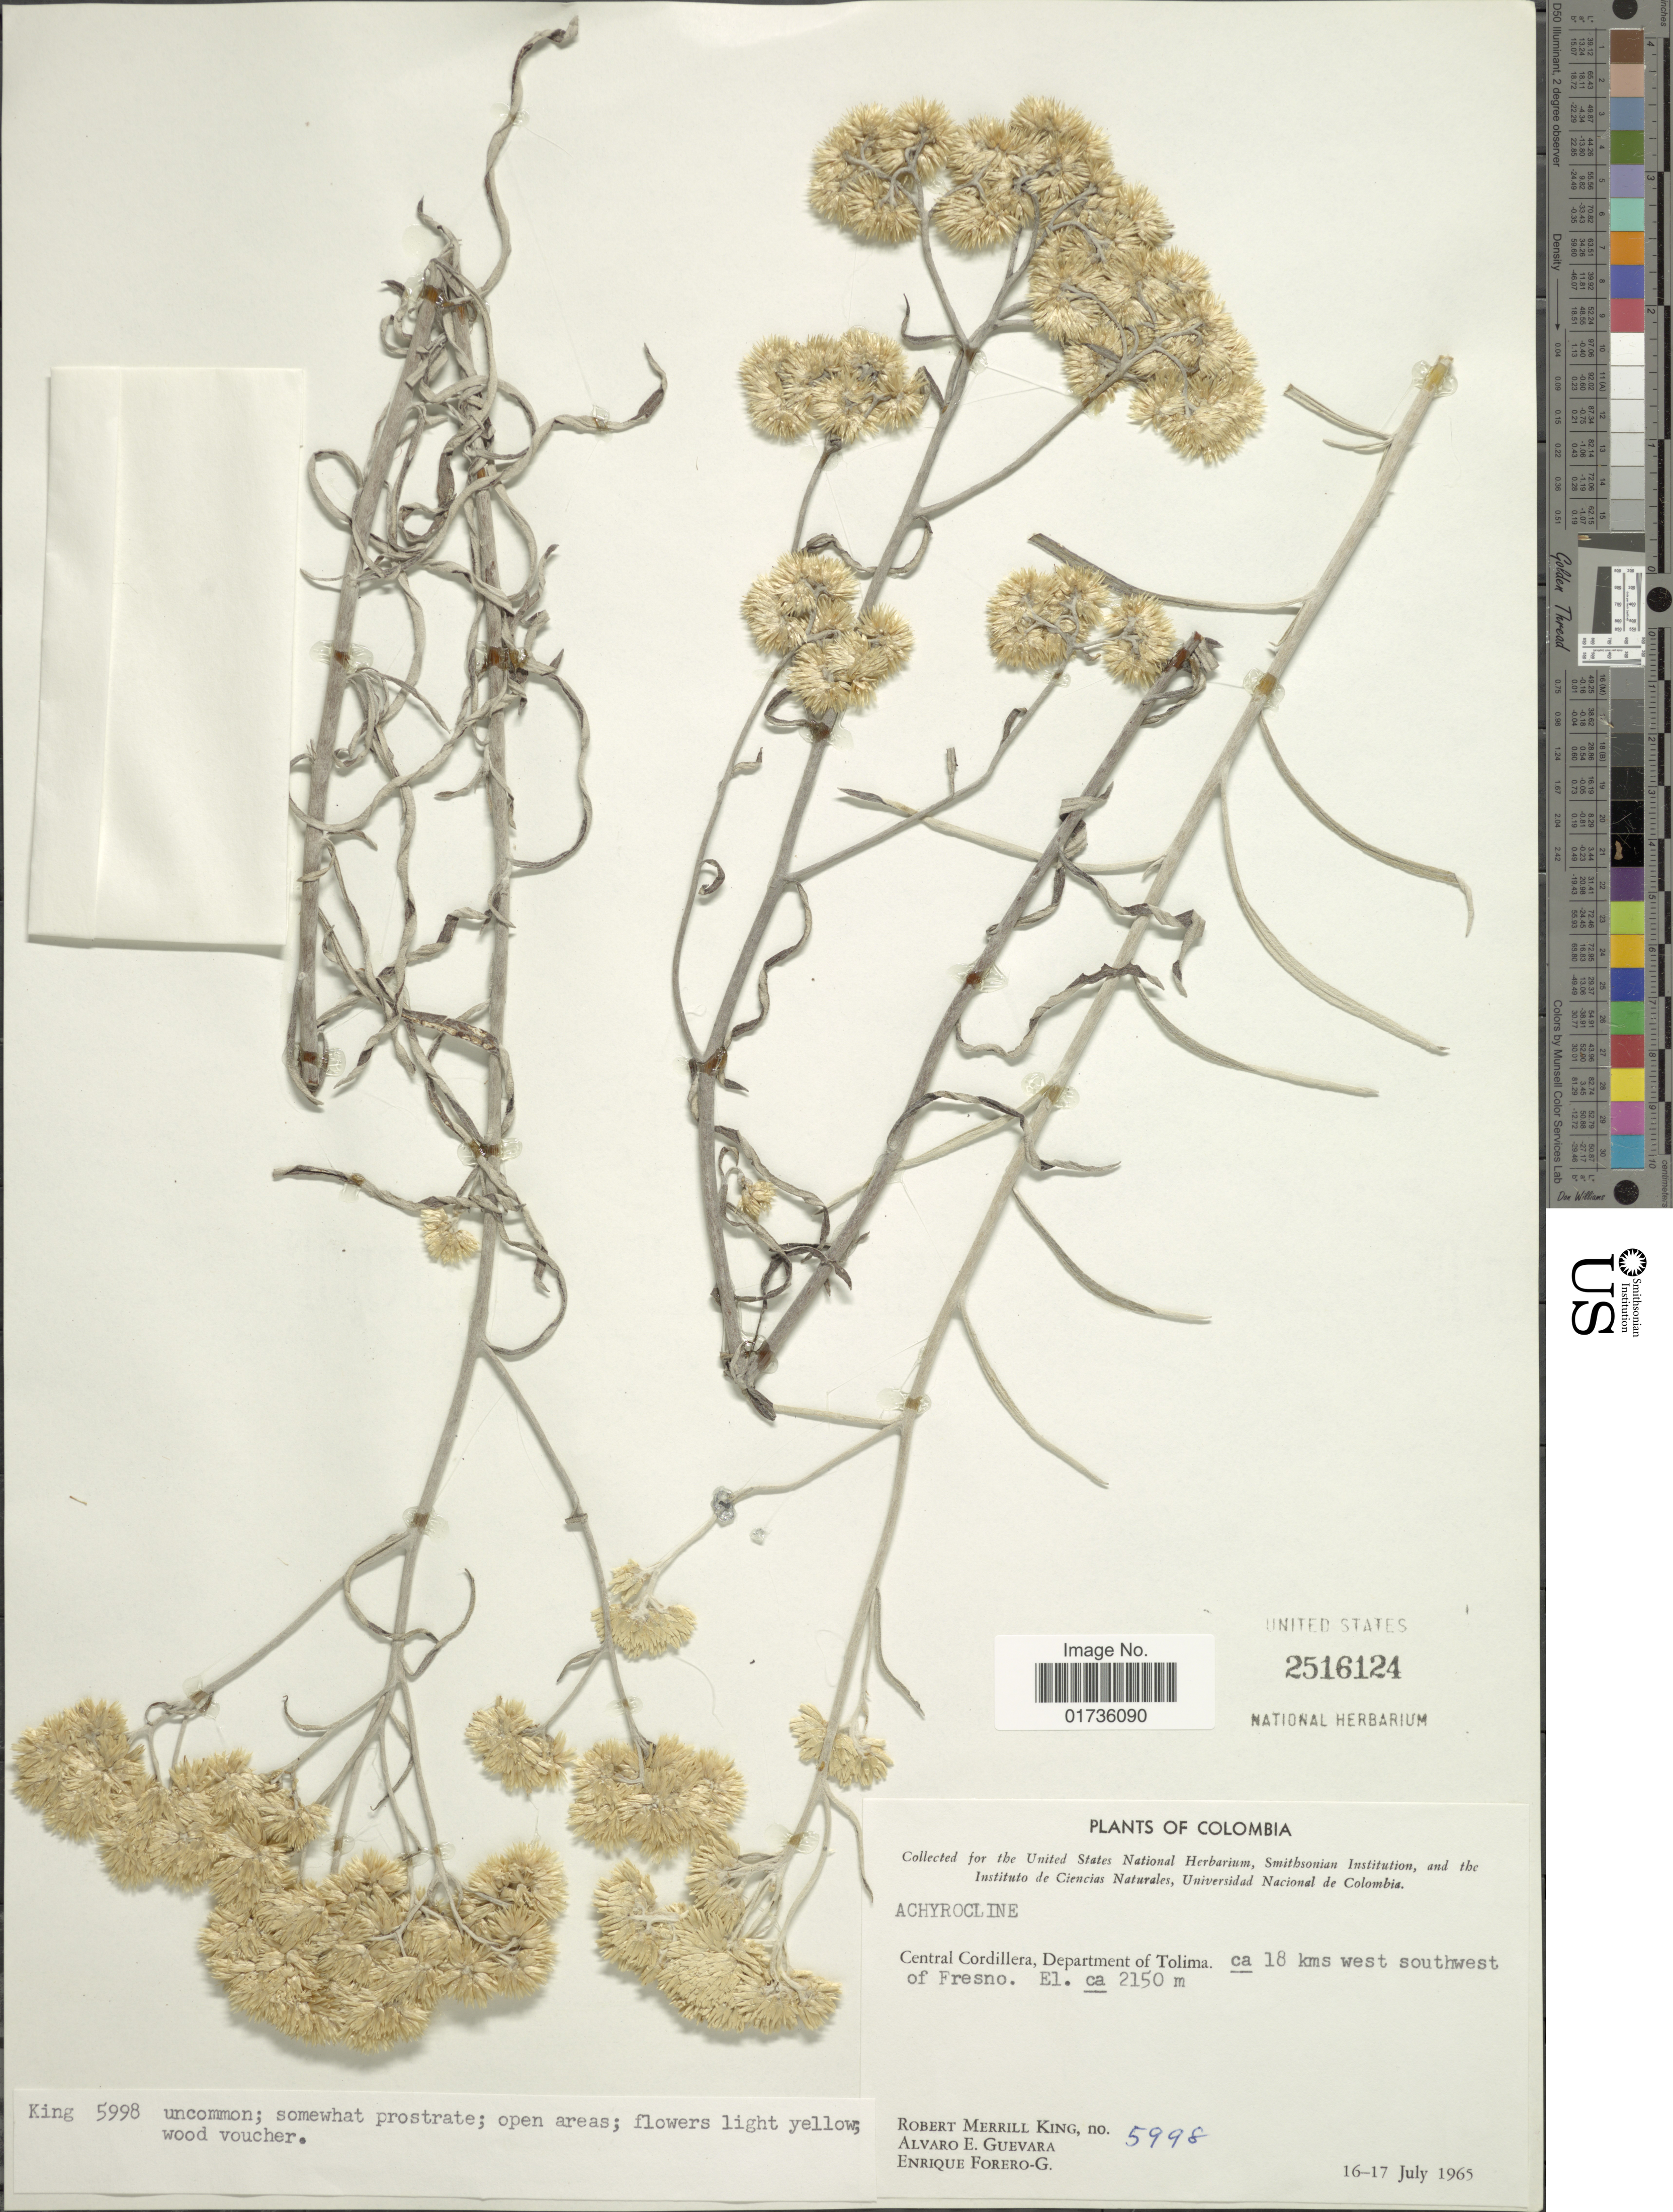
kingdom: Plantae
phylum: Tracheophyta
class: Magnoliopsida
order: Asterales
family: Asteraceae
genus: Achyrocline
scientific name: Achyrocline sp.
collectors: R. M. King, A. E. Guevara & E. Forero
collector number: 5998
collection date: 1965-07-16/1965-07-17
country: Colombia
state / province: Tolima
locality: Central Cordillera, Department of Tolima. ca 18 kms west southwest of Fresno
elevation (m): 2150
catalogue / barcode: US 2516124